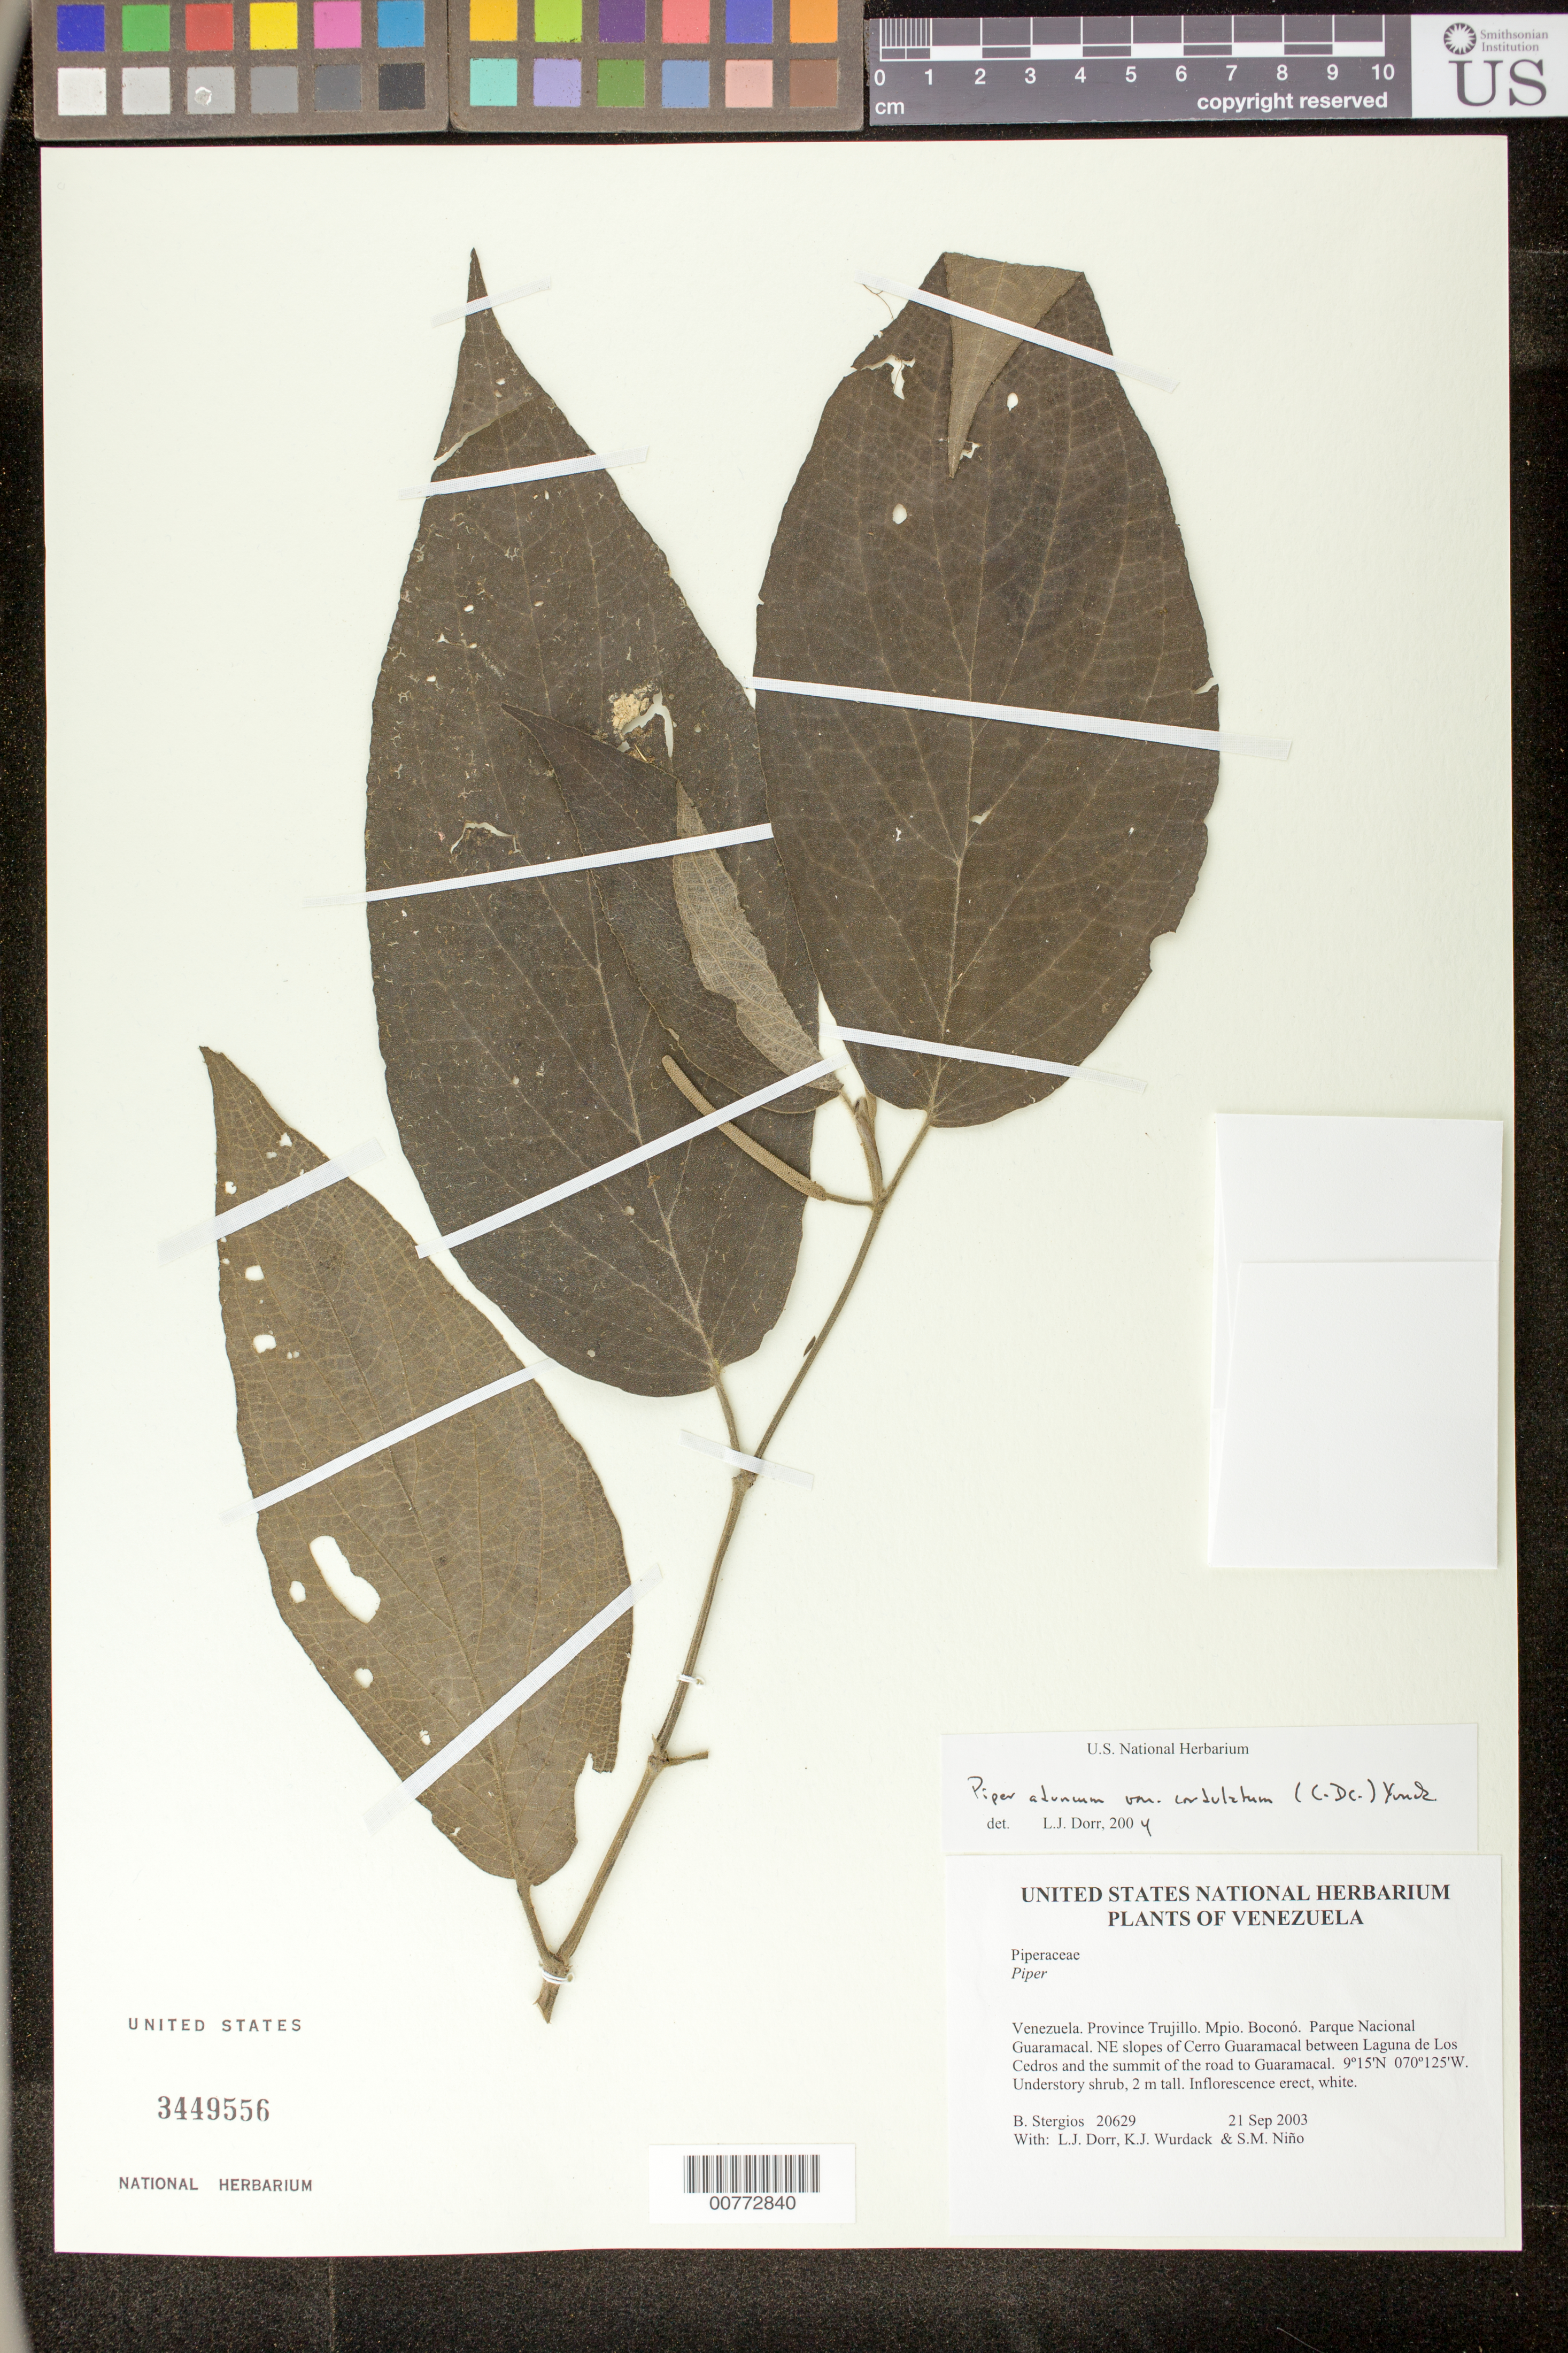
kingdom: Plantae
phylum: Tracheophyta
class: Magnoliopsida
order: Piperales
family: Piperaceae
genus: Piper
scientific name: Piper aduncum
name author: L.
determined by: Dorr, L. J., (BOT), Smithsonian Institution - National Museum of Natural History (UNITED STATES)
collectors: B. G. Stergios, L. J. Dorr, K. Wurdack & S. M. Niño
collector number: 20629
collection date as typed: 21 Sep 2003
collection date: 2003-09-21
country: Venezuela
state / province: Trujillo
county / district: Boconó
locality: Parque Nacional Guaramacal. NE slopes of Cerro Guaramacal between Laguna de Los Cedros and the summit of the road to Guaramacal.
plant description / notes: PORT, US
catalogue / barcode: US 3449556